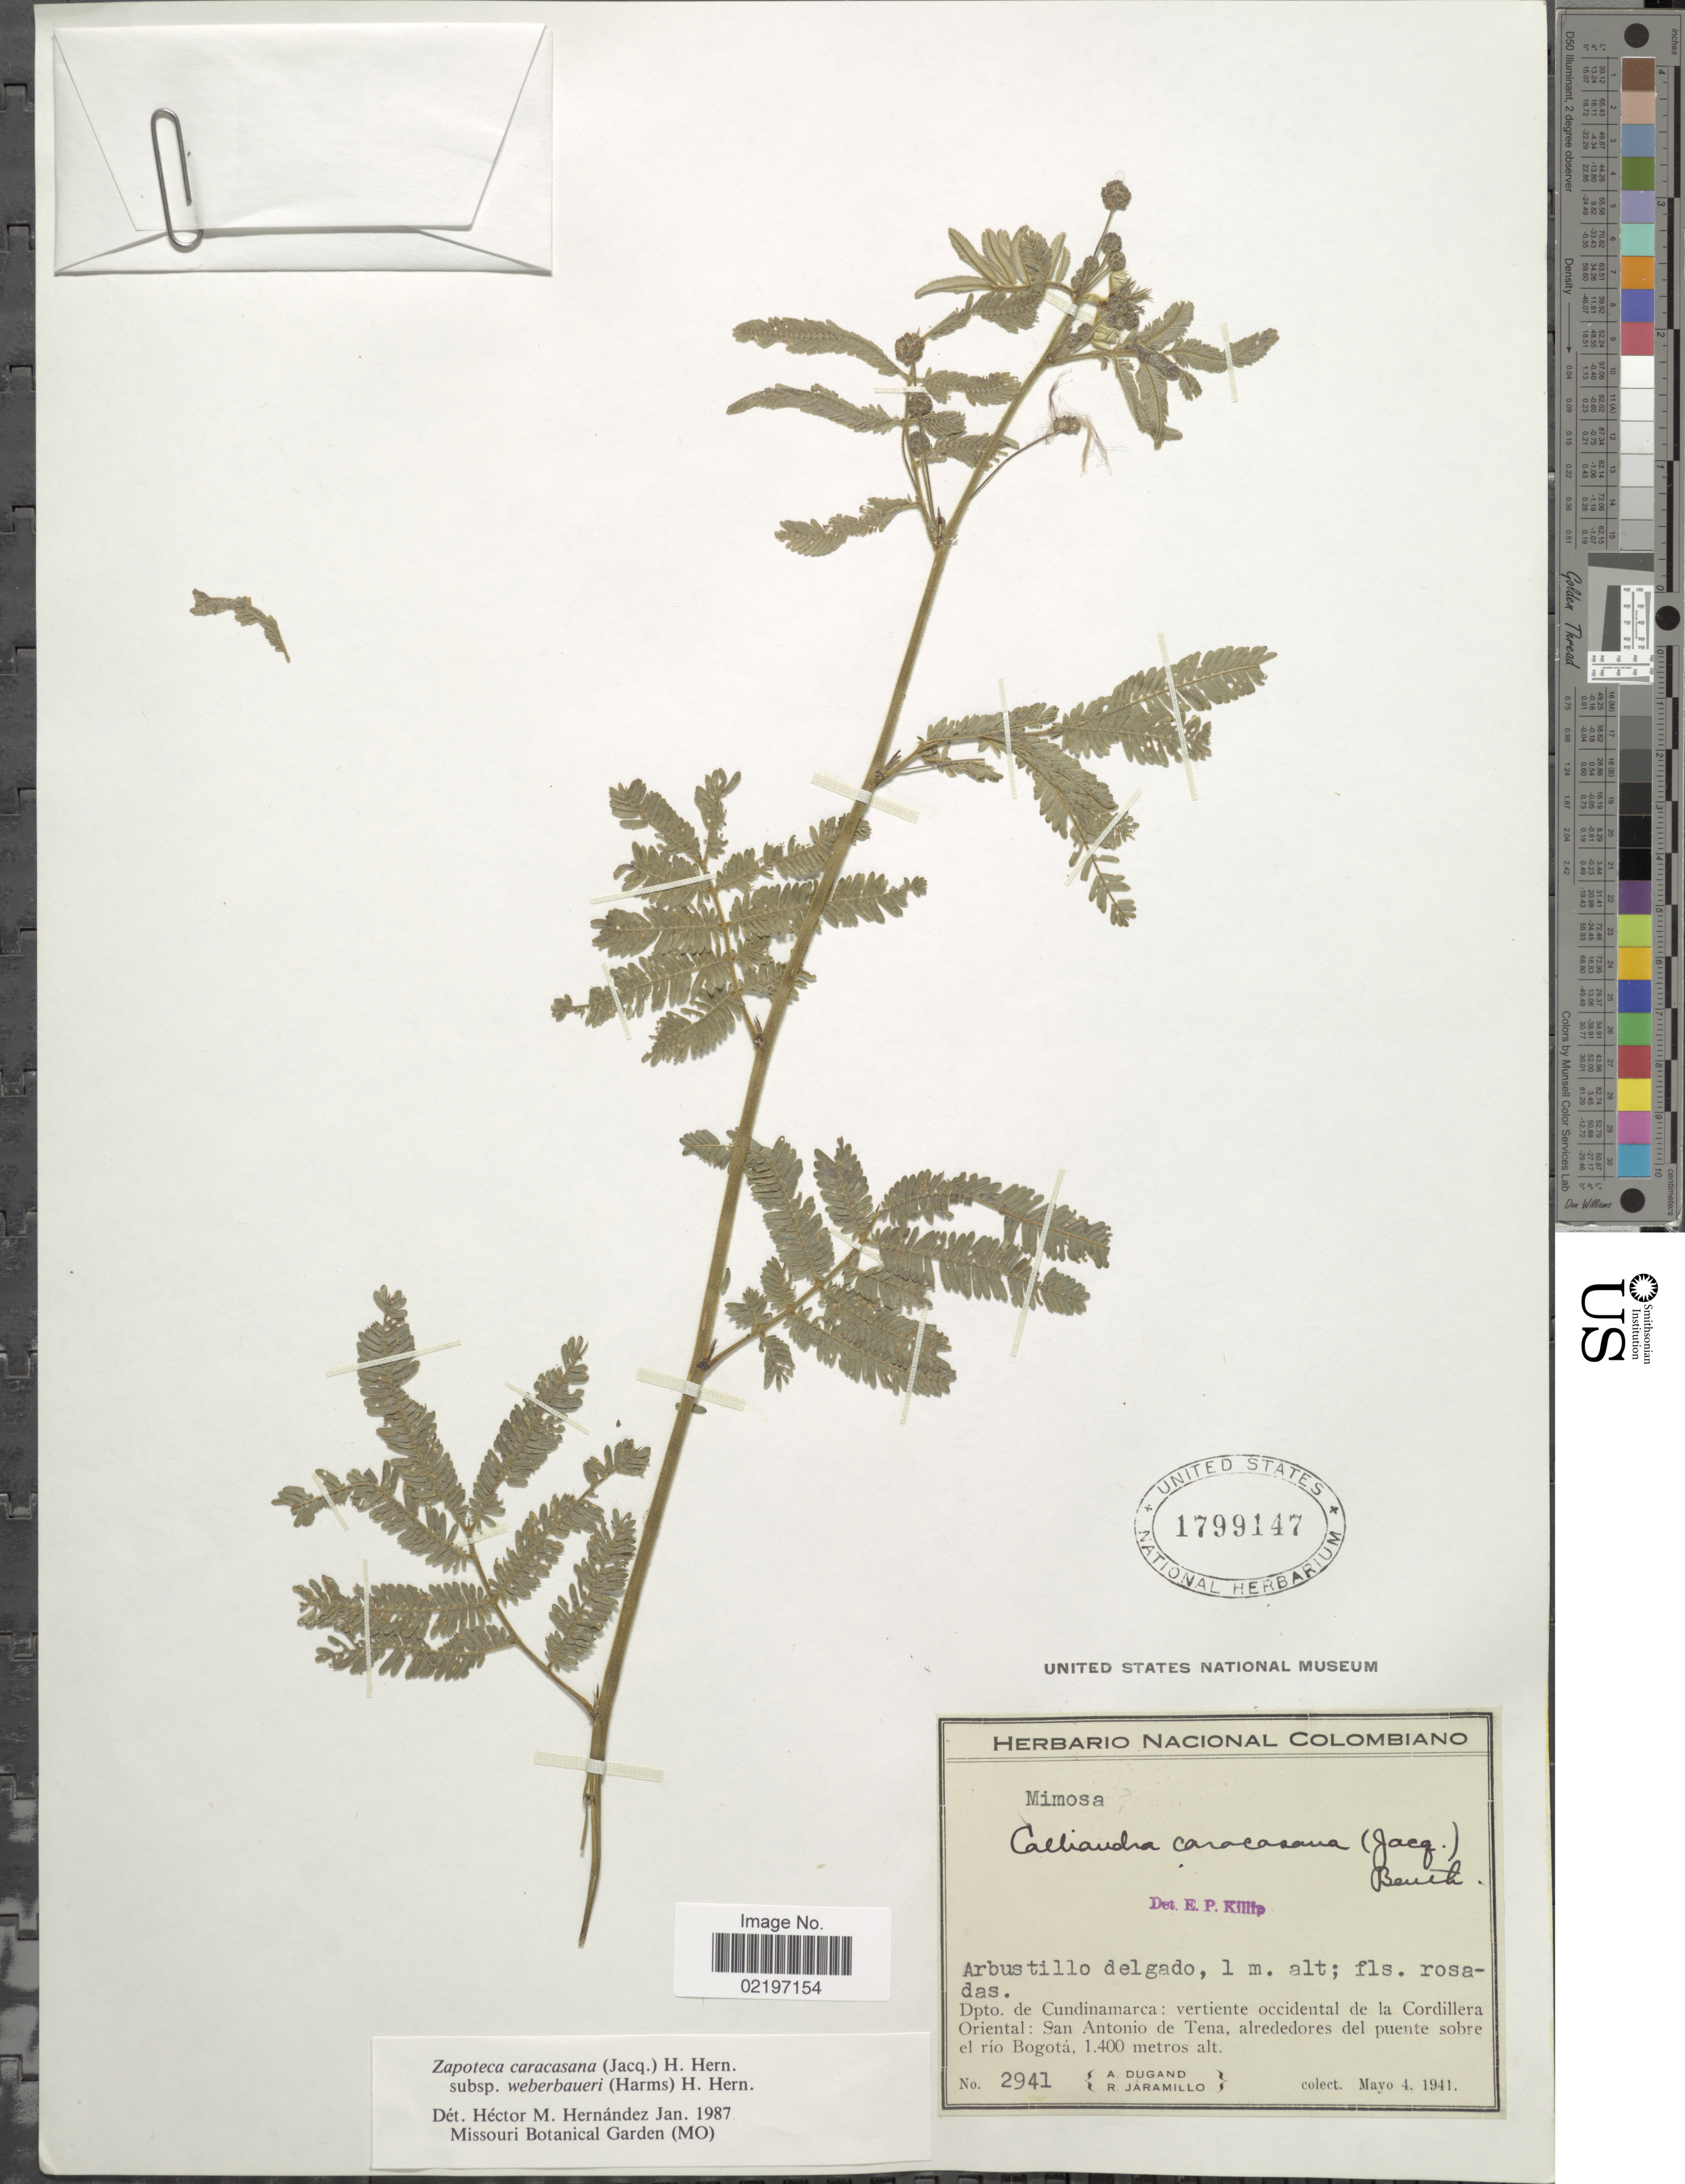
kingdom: Plantae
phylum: Tracheophyta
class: Magnoliopsida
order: Fabales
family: Fabaceae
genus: Zapoteca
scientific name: Zapoteca caracasana subsp. weberbaueri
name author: (Harms) H.M. Hern.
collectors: A. Dugand & R. Jaramillo M.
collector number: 2941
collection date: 1941-05-04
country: Colombia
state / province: Cundinamarca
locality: Vertiente occidental de la Cordillera Oriental: San Antonio de Tena, alrededores del puente sobre el rio Bogota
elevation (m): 1400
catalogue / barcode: US 1799147